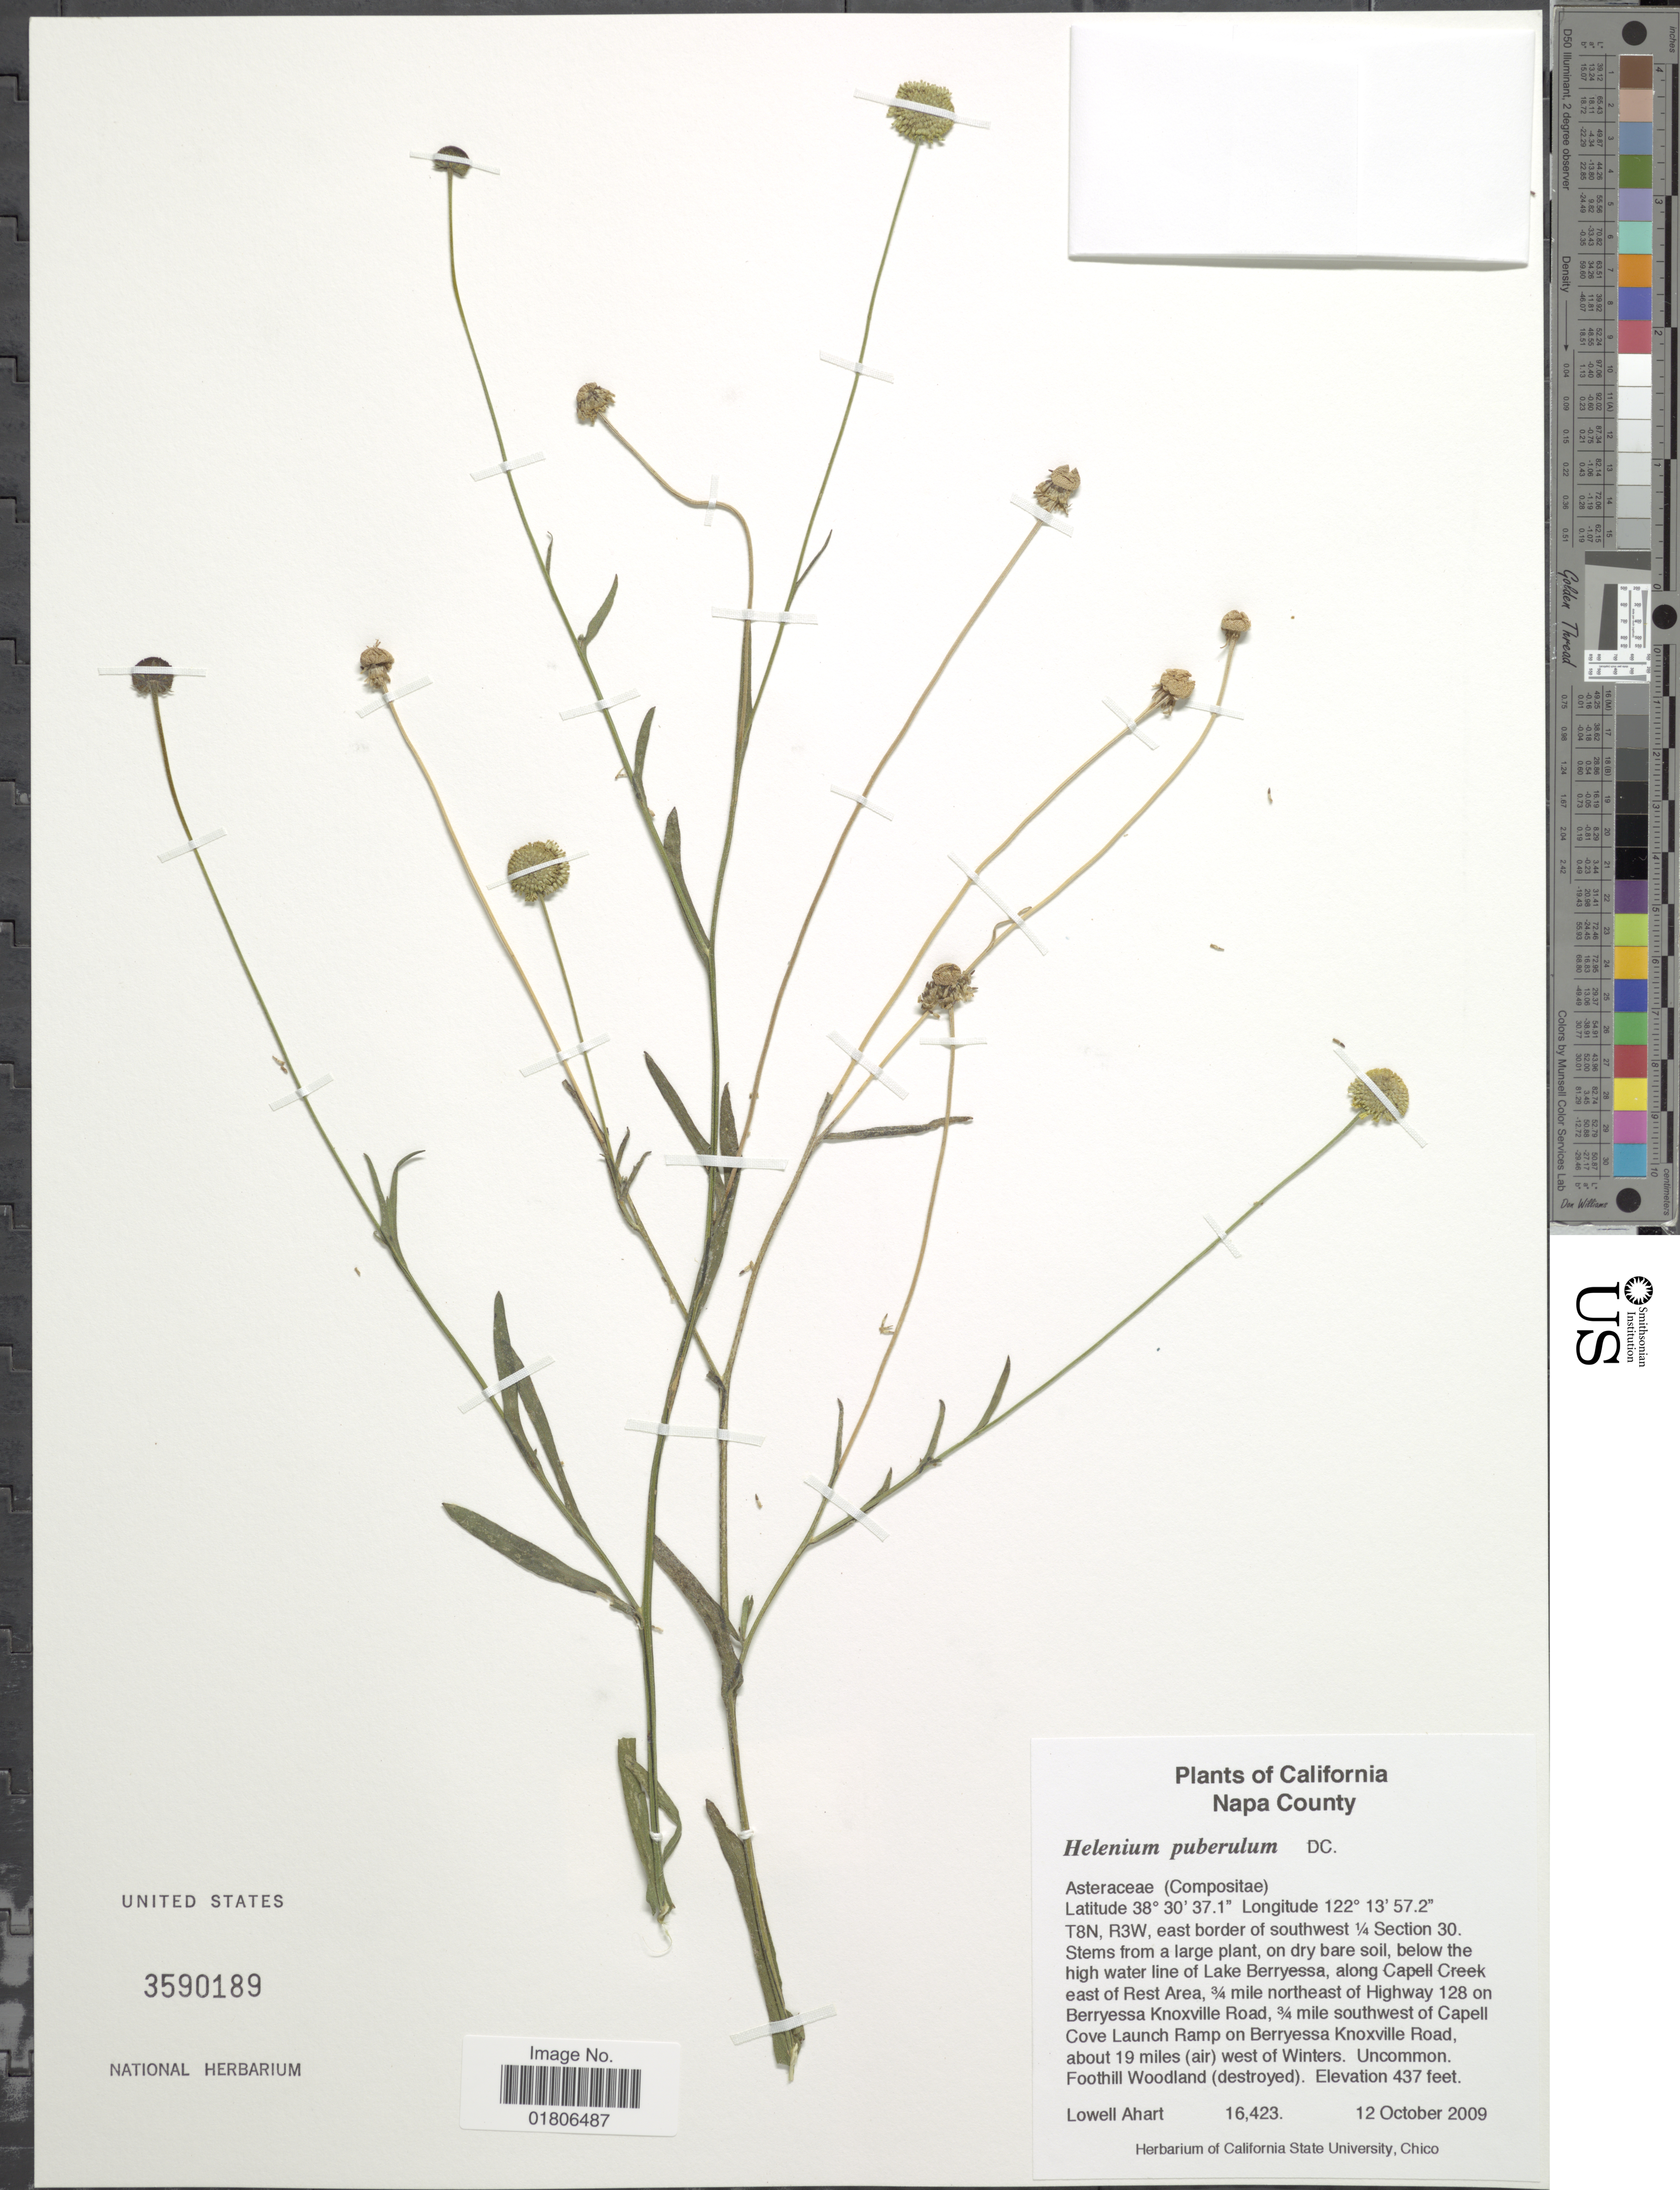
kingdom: Plantae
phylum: Tracheophyta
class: Magnoliopsida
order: Asterales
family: Asteraceae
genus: Helenium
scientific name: Helenium puberulum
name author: DC.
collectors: L. Ahart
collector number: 16423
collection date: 2009-10-12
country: United States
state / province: California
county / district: Napa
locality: Napa County, T8N, R3W, east border of southwest ¼ Section 30. below the high water line of Lake Berryessa along Capell Creek east of Rest Area, ¾ mile northeast of Highway 128 on Berryessa Knoxville Road, ¾ mile southwest of Capell Cove Launch Ramp on Berryessa Knoxville Road, about 19 miles (air) west of Winters. Uncommon Foothill Woodland (destroyed)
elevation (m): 133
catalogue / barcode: US 3590189